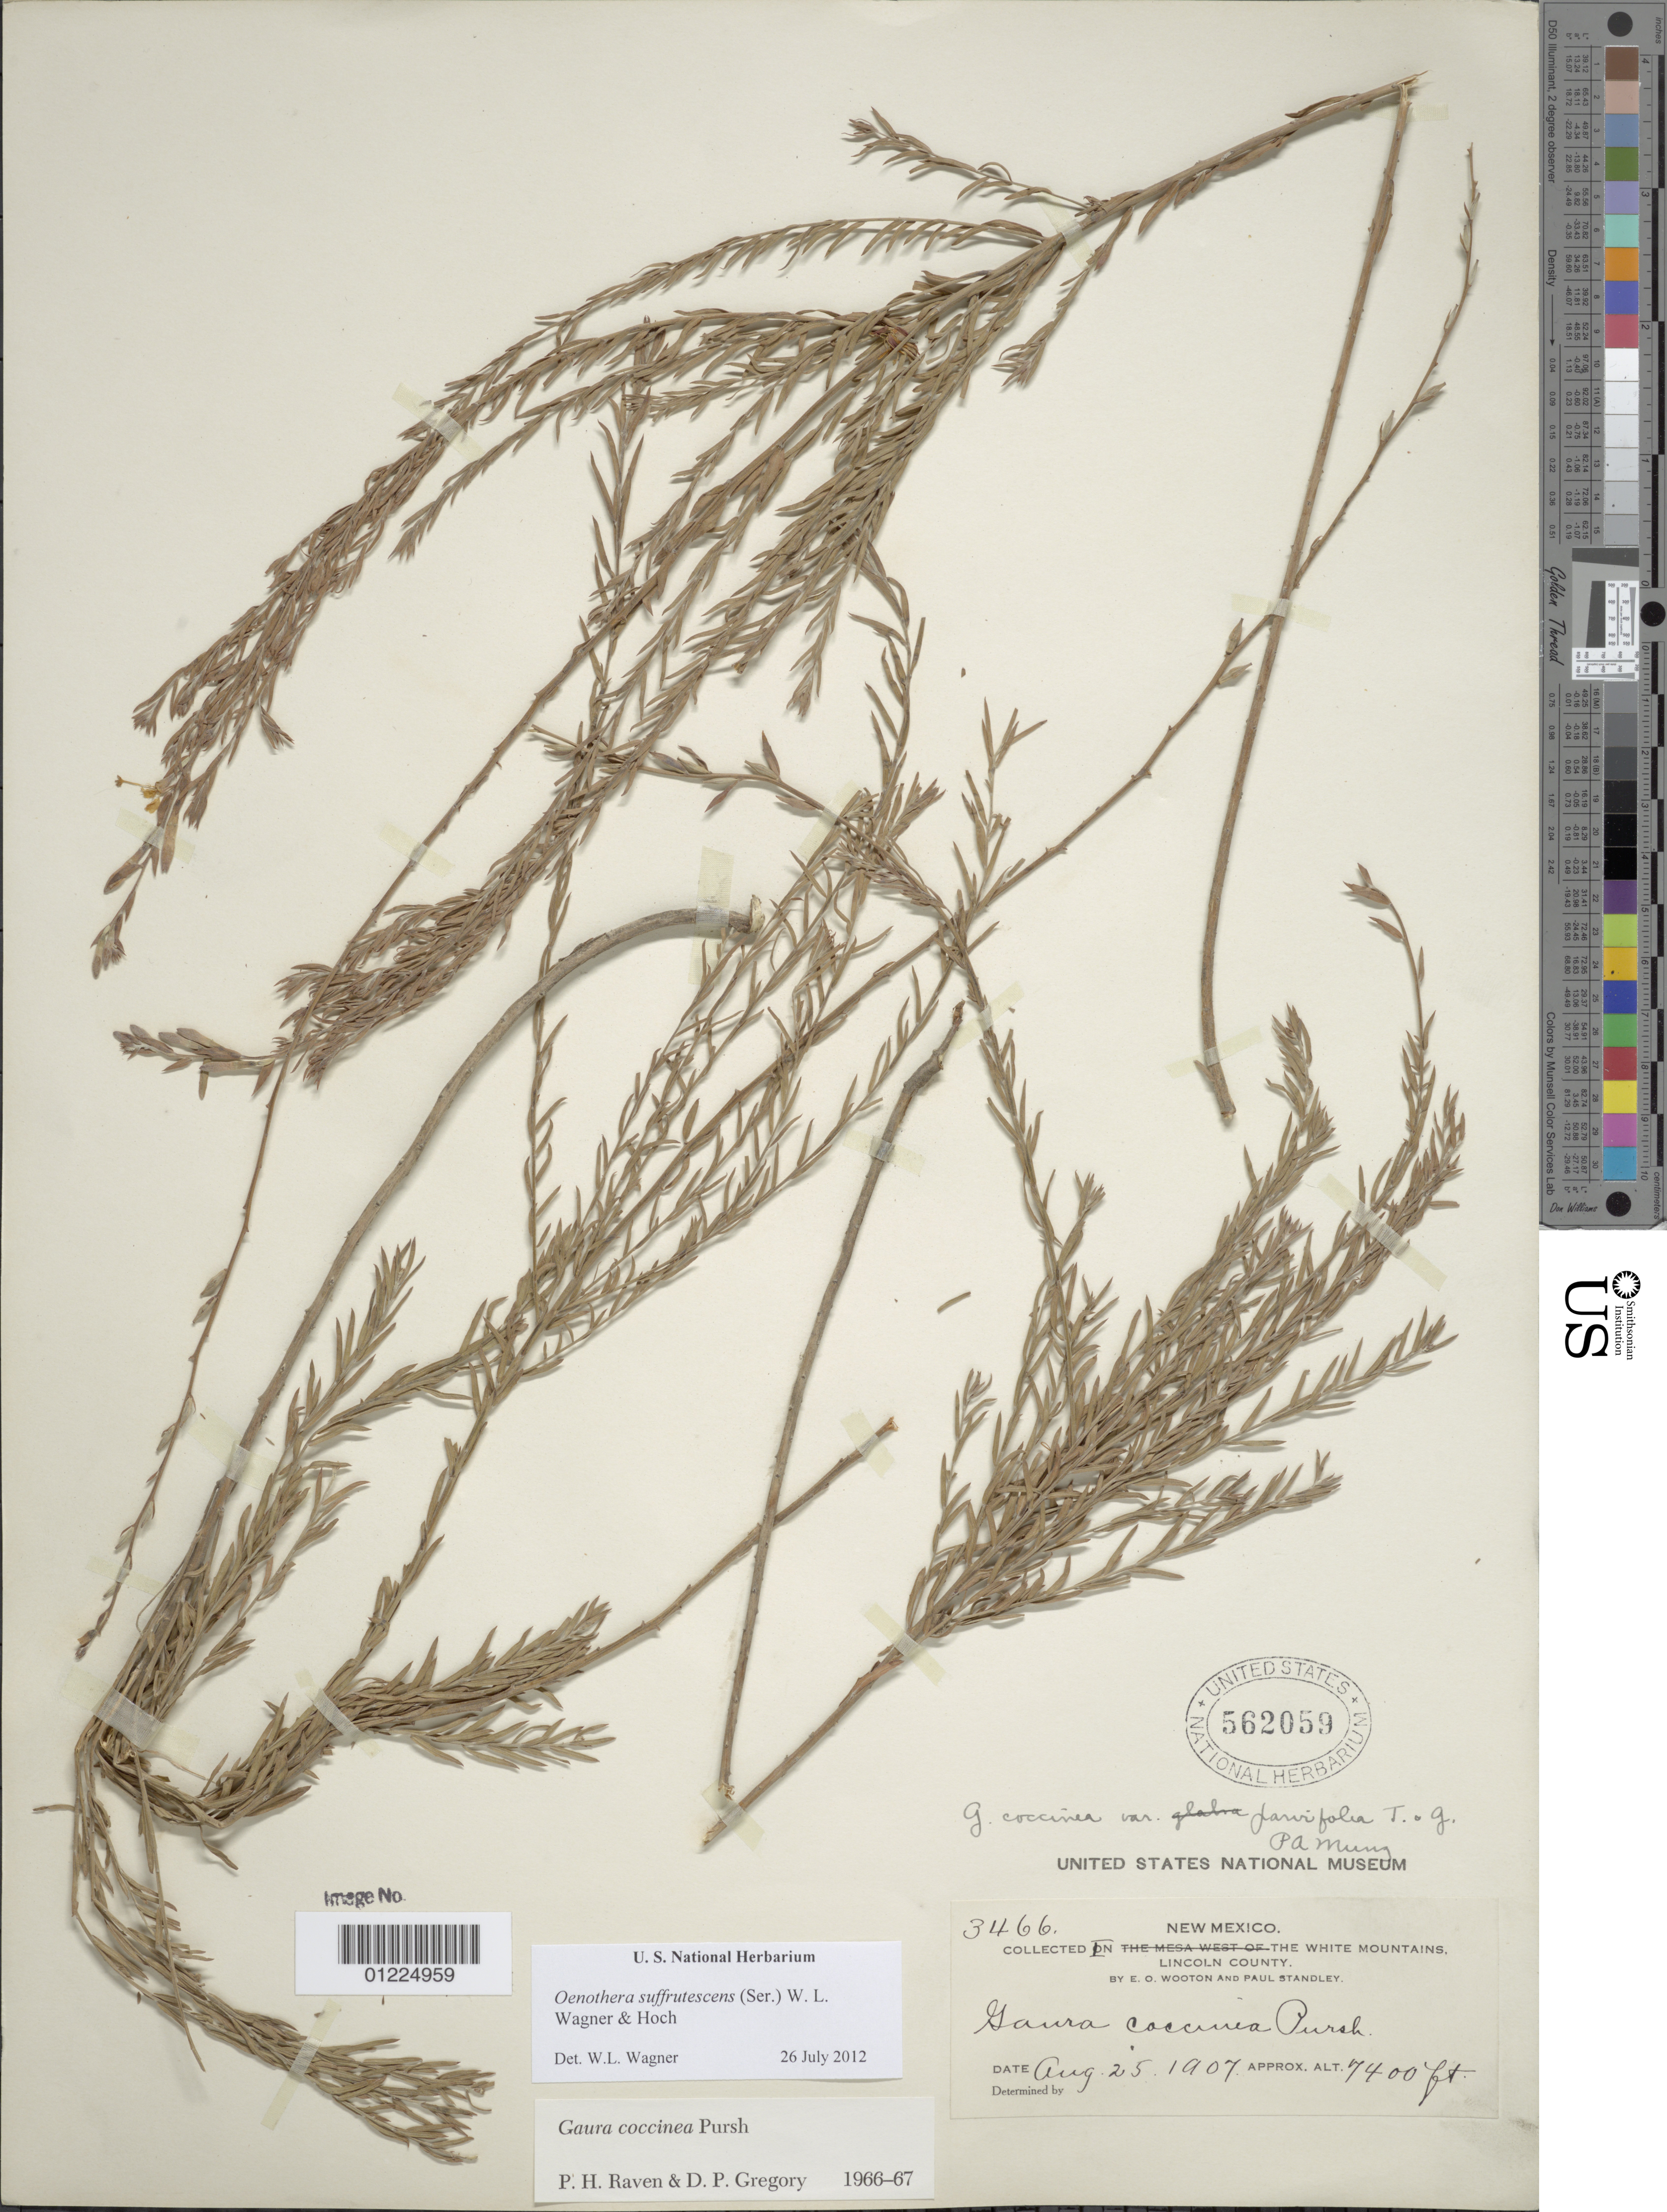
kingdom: Plantae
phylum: Tracheophyta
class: Magnoliopsida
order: Myrtales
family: Onagraceae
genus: Oenothera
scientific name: Oenothera suffrutescens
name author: (Ser.) W.L. Wagner & Hoch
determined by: Wagner, W. L., (BOT), Smithsonian Institution - National Museum of Natural History (UNITED STATES)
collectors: E. O. Wooton & P. C. Standley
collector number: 3466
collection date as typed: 25 Aug 1907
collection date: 1907-08-25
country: United States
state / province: New Mexico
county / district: Lincoln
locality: White Mountains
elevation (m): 2256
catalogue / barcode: US 562059